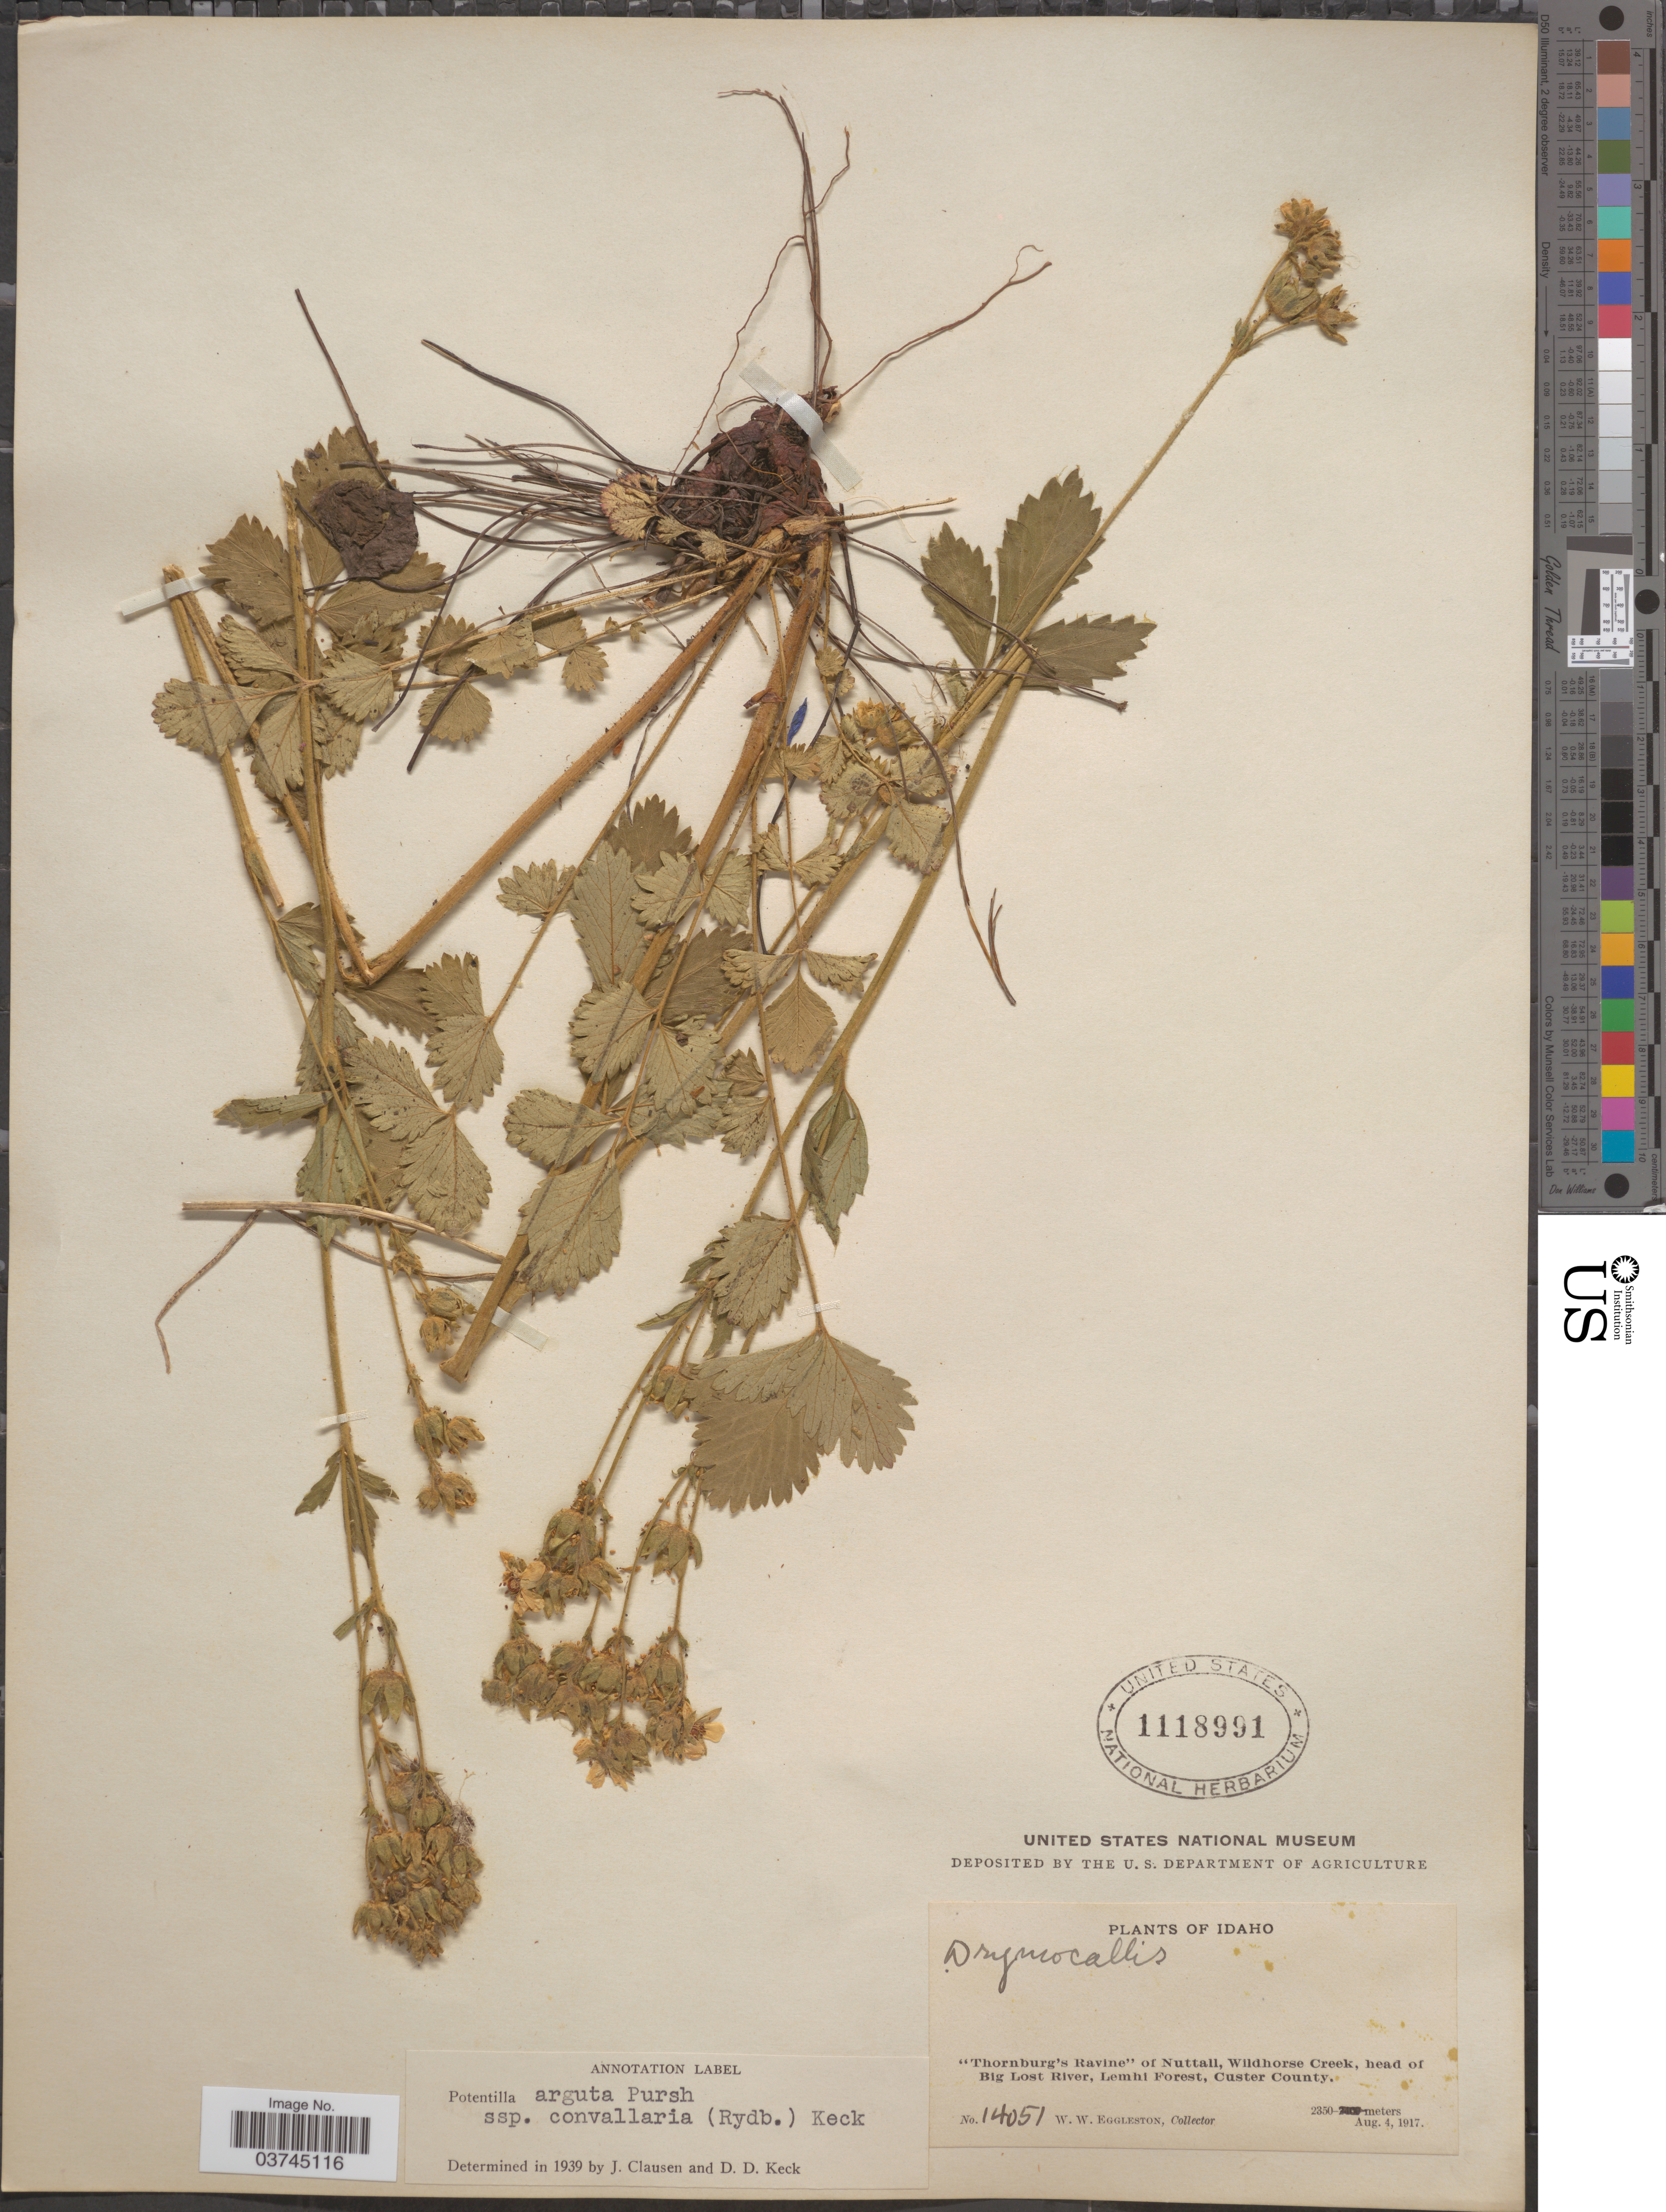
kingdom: Plantae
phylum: Tracheophyta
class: Magnoliopsida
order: Rosales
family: Rosaceae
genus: Drymocallis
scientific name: Drymocallis convallaria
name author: (Rydb.) Rydb.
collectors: W. W. Eggleston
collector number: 14051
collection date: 1917-08-04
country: United States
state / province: Idaho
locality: Thornburg's Ravine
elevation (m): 2350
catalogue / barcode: US 1118991